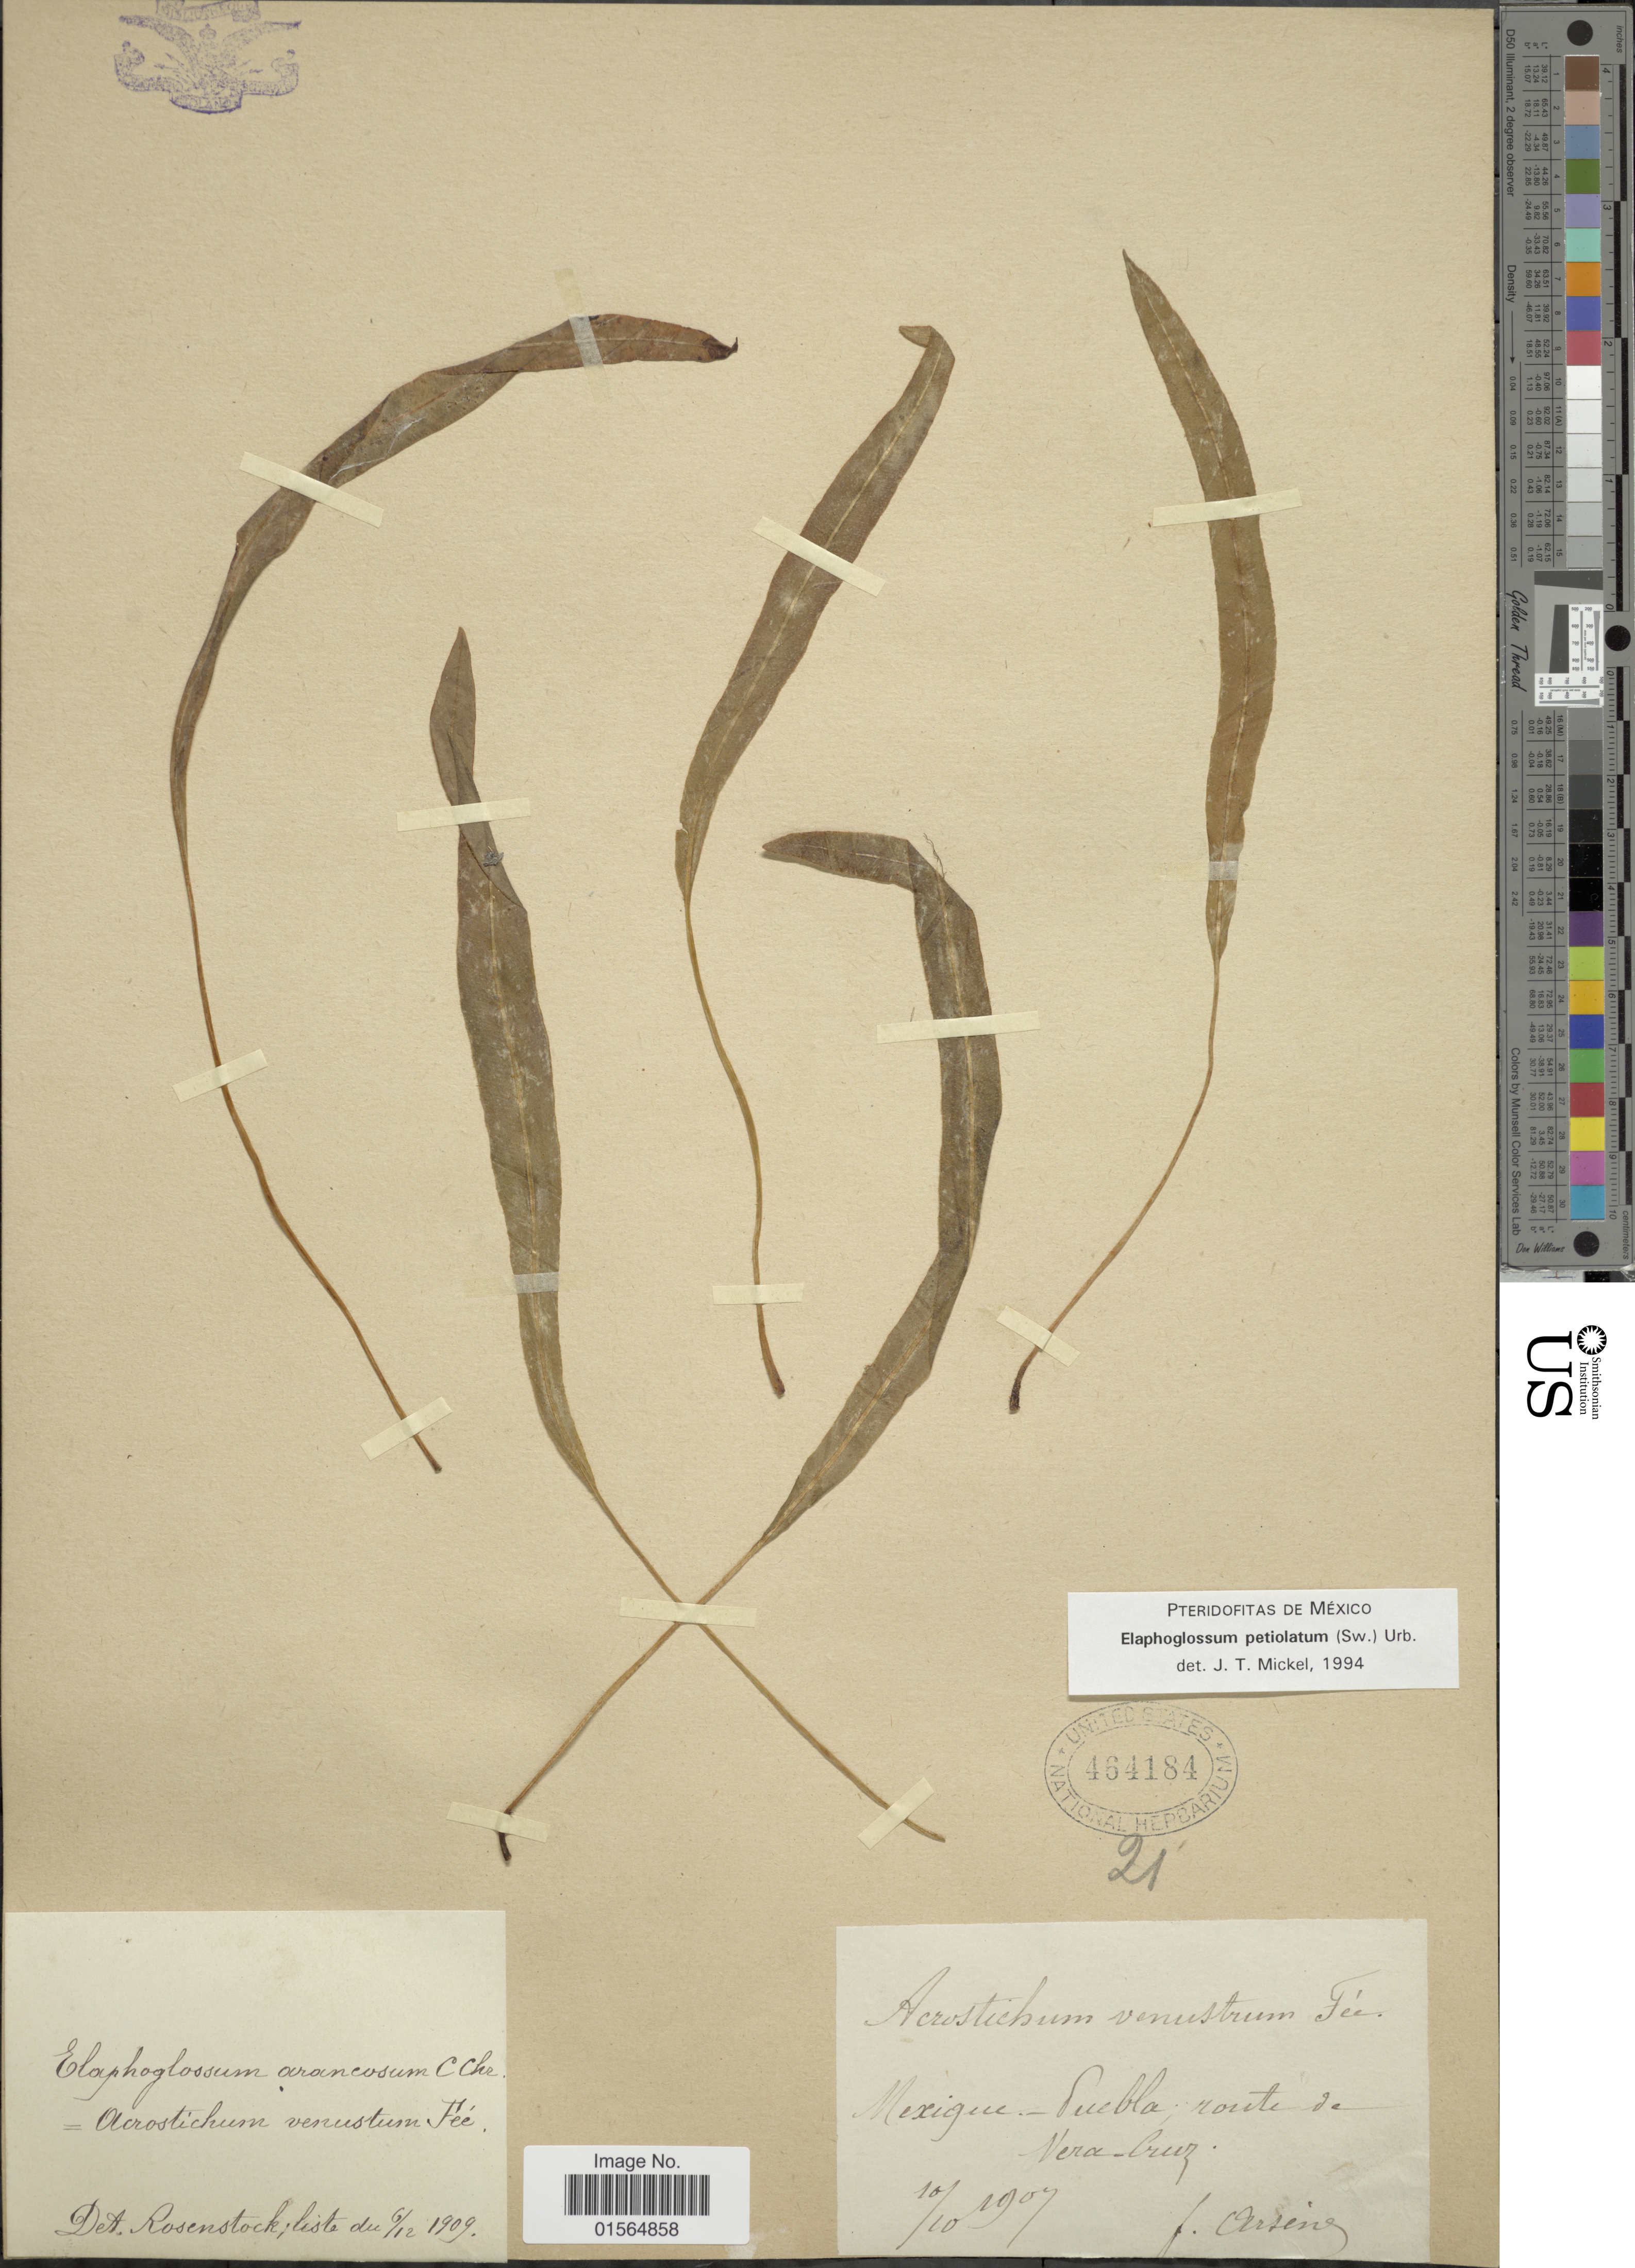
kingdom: Plantae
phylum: Tracheophyta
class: Polypodiopsida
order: Polypodiales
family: Dryopteridaceae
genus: Elaphoglossum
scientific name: Elaphoglossum petiolatum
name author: (Sw.) Urb.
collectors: F. Arsène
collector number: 21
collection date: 1907-10-10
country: Mexico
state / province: Puebla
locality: Route de Vera Cruz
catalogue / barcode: US 464184